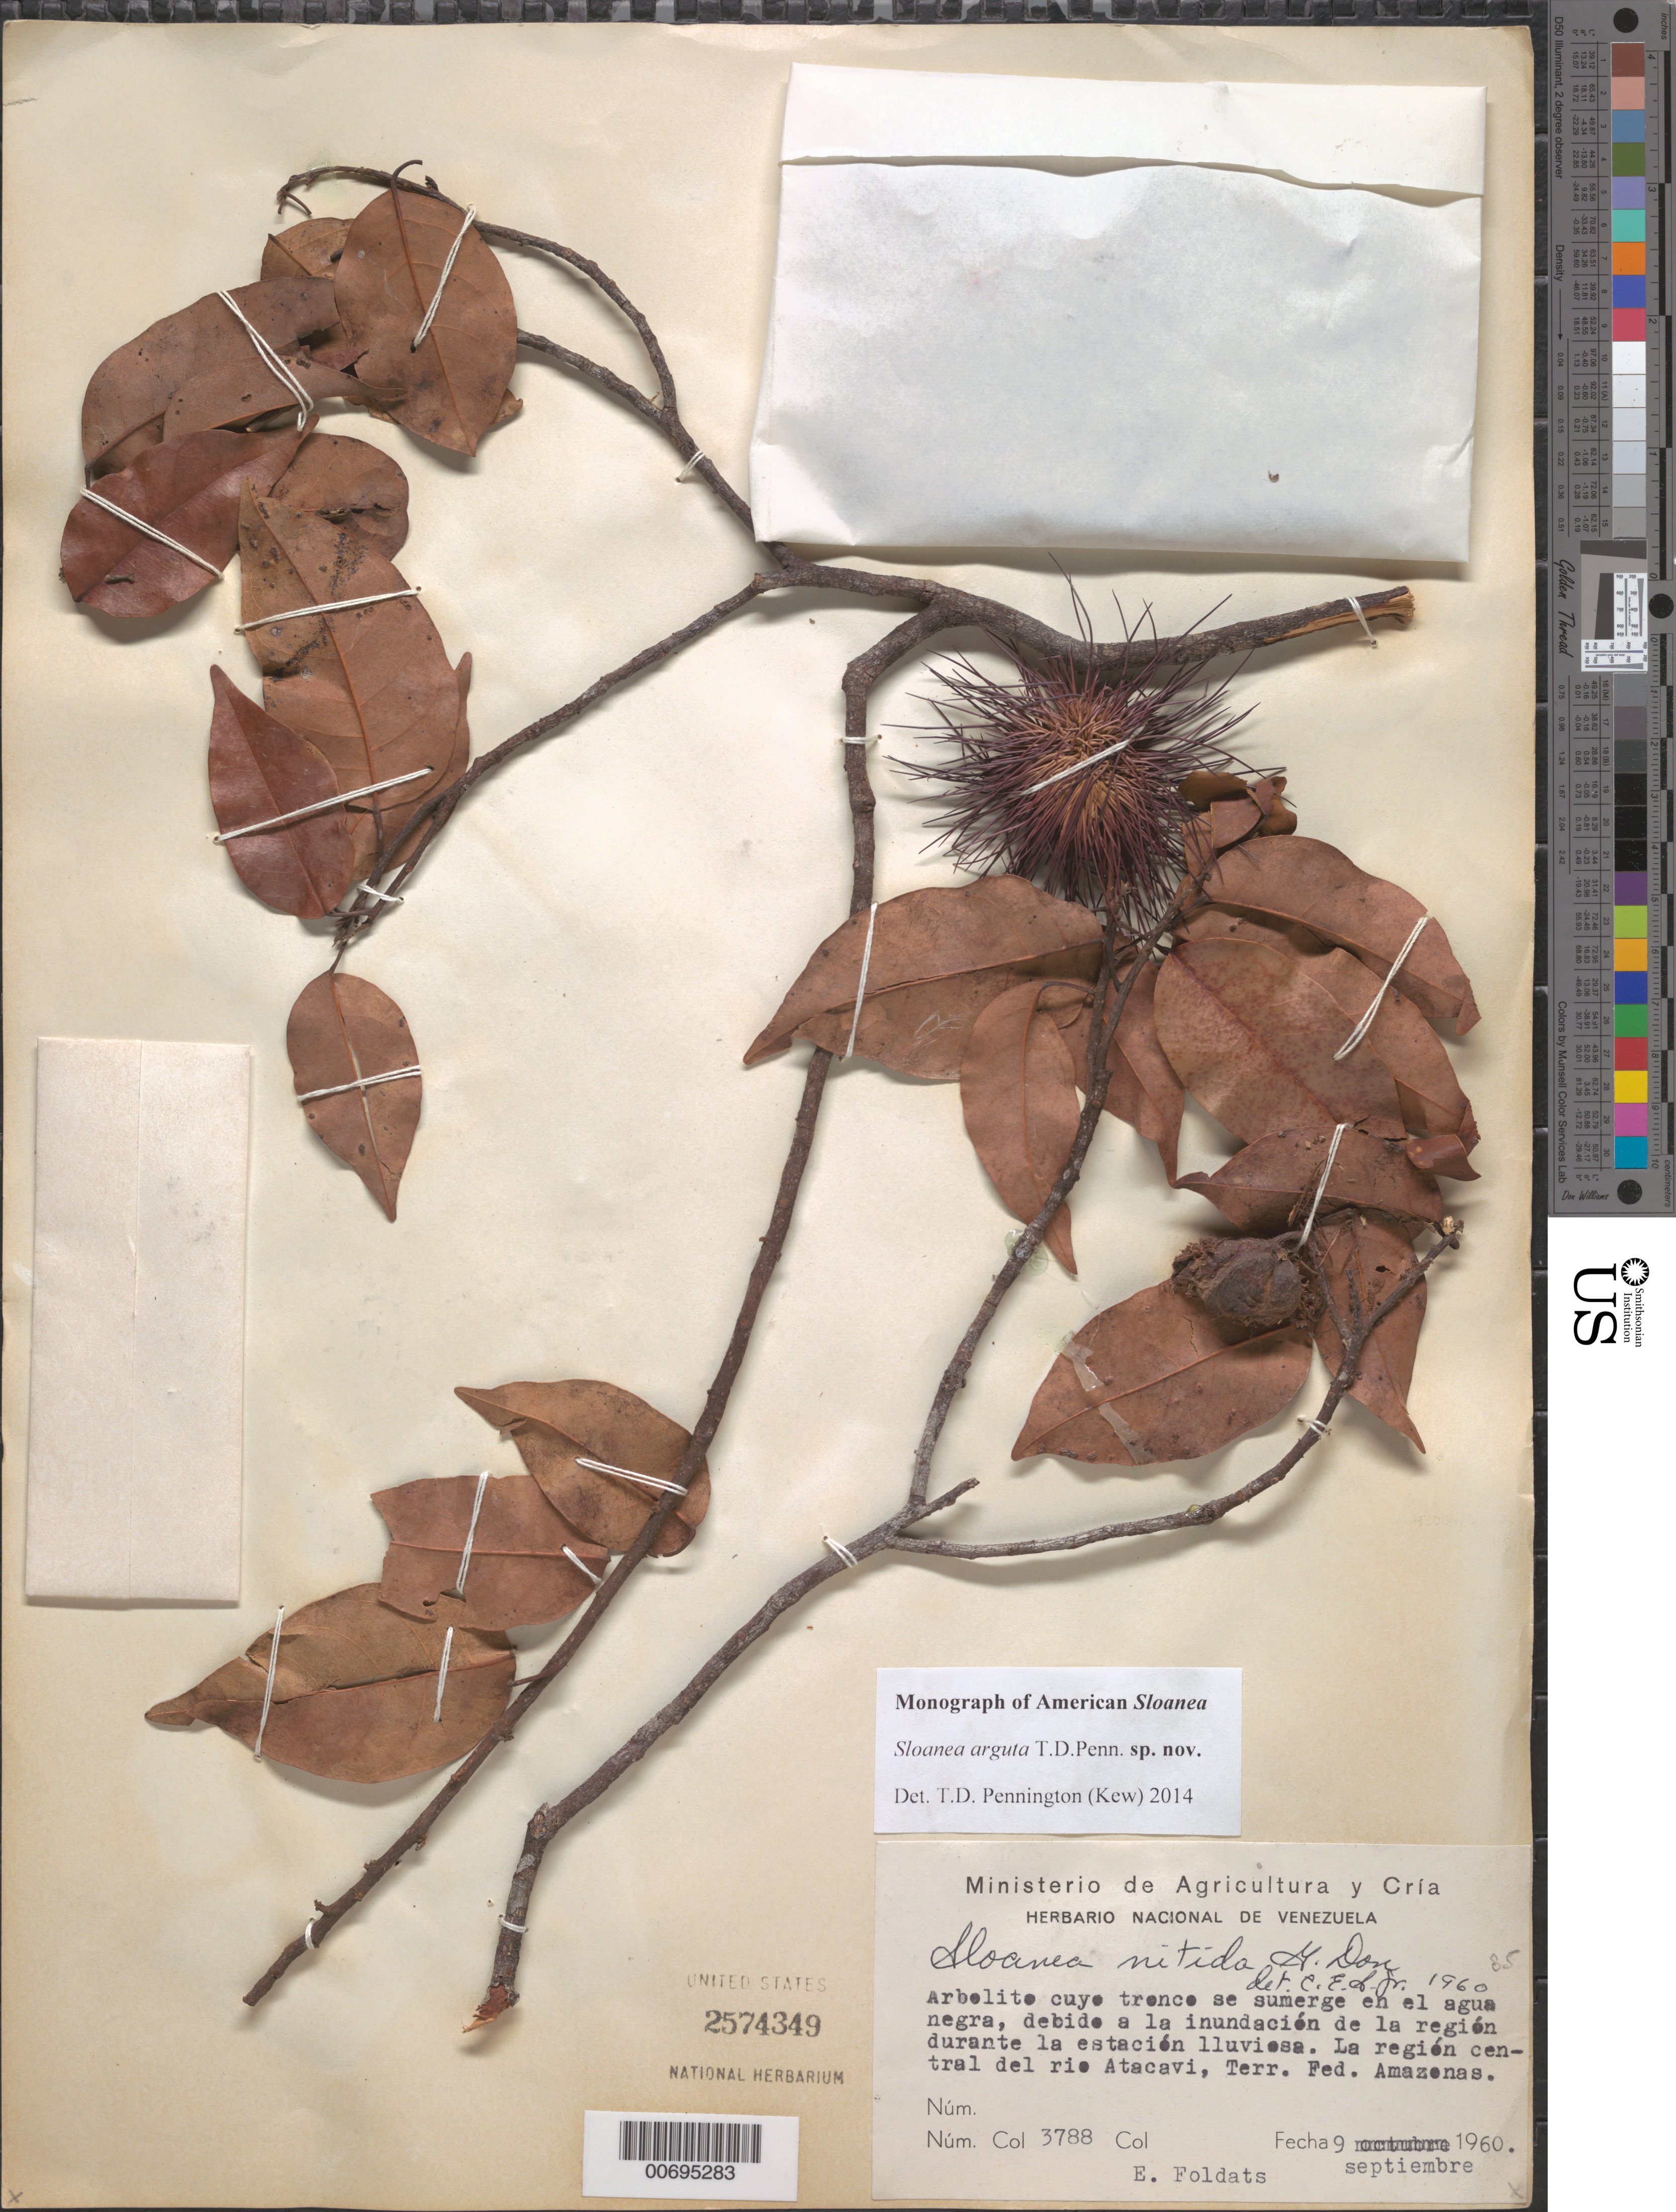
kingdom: Plantae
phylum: Tracheophyta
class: Magnoliopsida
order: Oxalidales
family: Elaeocarpaceae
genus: Sloanea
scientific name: Sloanea arguta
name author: T.D. Penn.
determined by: Pennington, T. D., (K)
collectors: E. Foldats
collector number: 3788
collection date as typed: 9-Sep-60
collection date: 1960-09-09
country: Venezuela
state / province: Amazonas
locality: Río Atacavi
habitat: A la inundacion de la region durante la estacion lluviesa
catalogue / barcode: US 2574349